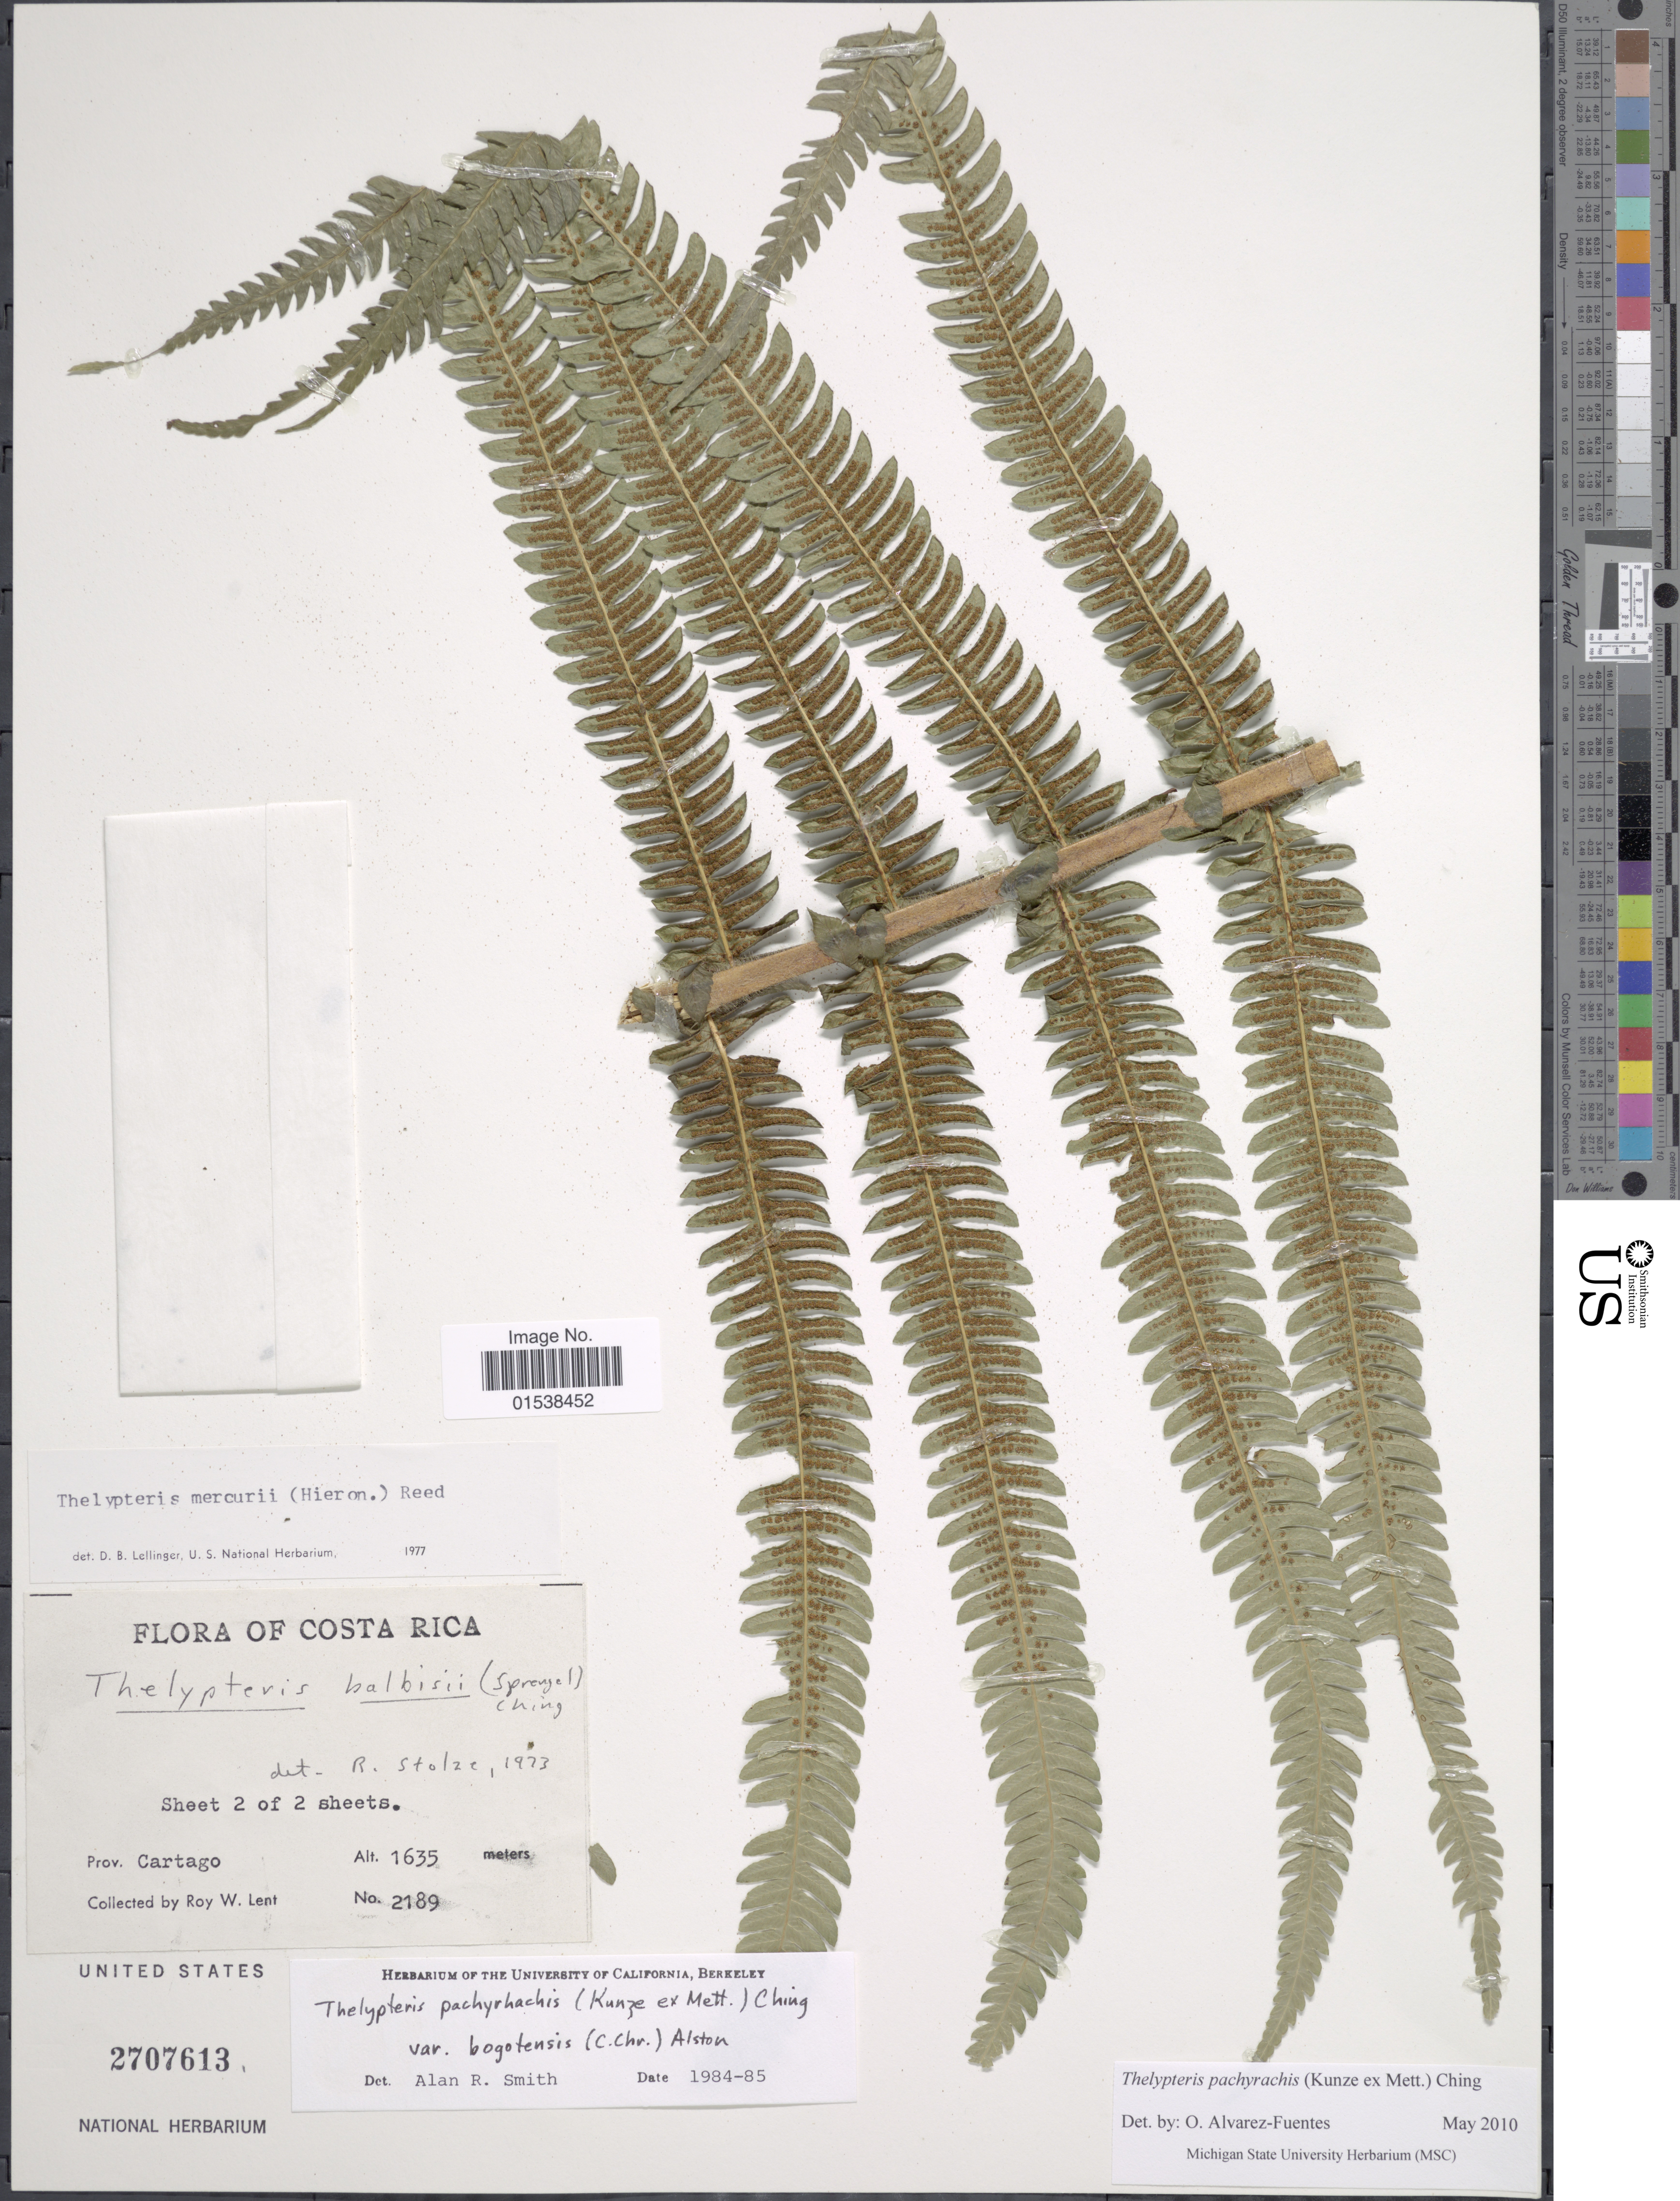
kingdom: Plantae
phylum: Tracheophyta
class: Polypodiopsida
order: Polypodiales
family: Thelypteridaceae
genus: Amauropelta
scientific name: Amauropelta pachyrachis var. bogotensis comb. nov., ined 2015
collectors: R. W. Lent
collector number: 2189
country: Costa Rica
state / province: Cartago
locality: Prov. Cartago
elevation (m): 1635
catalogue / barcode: US 2707613